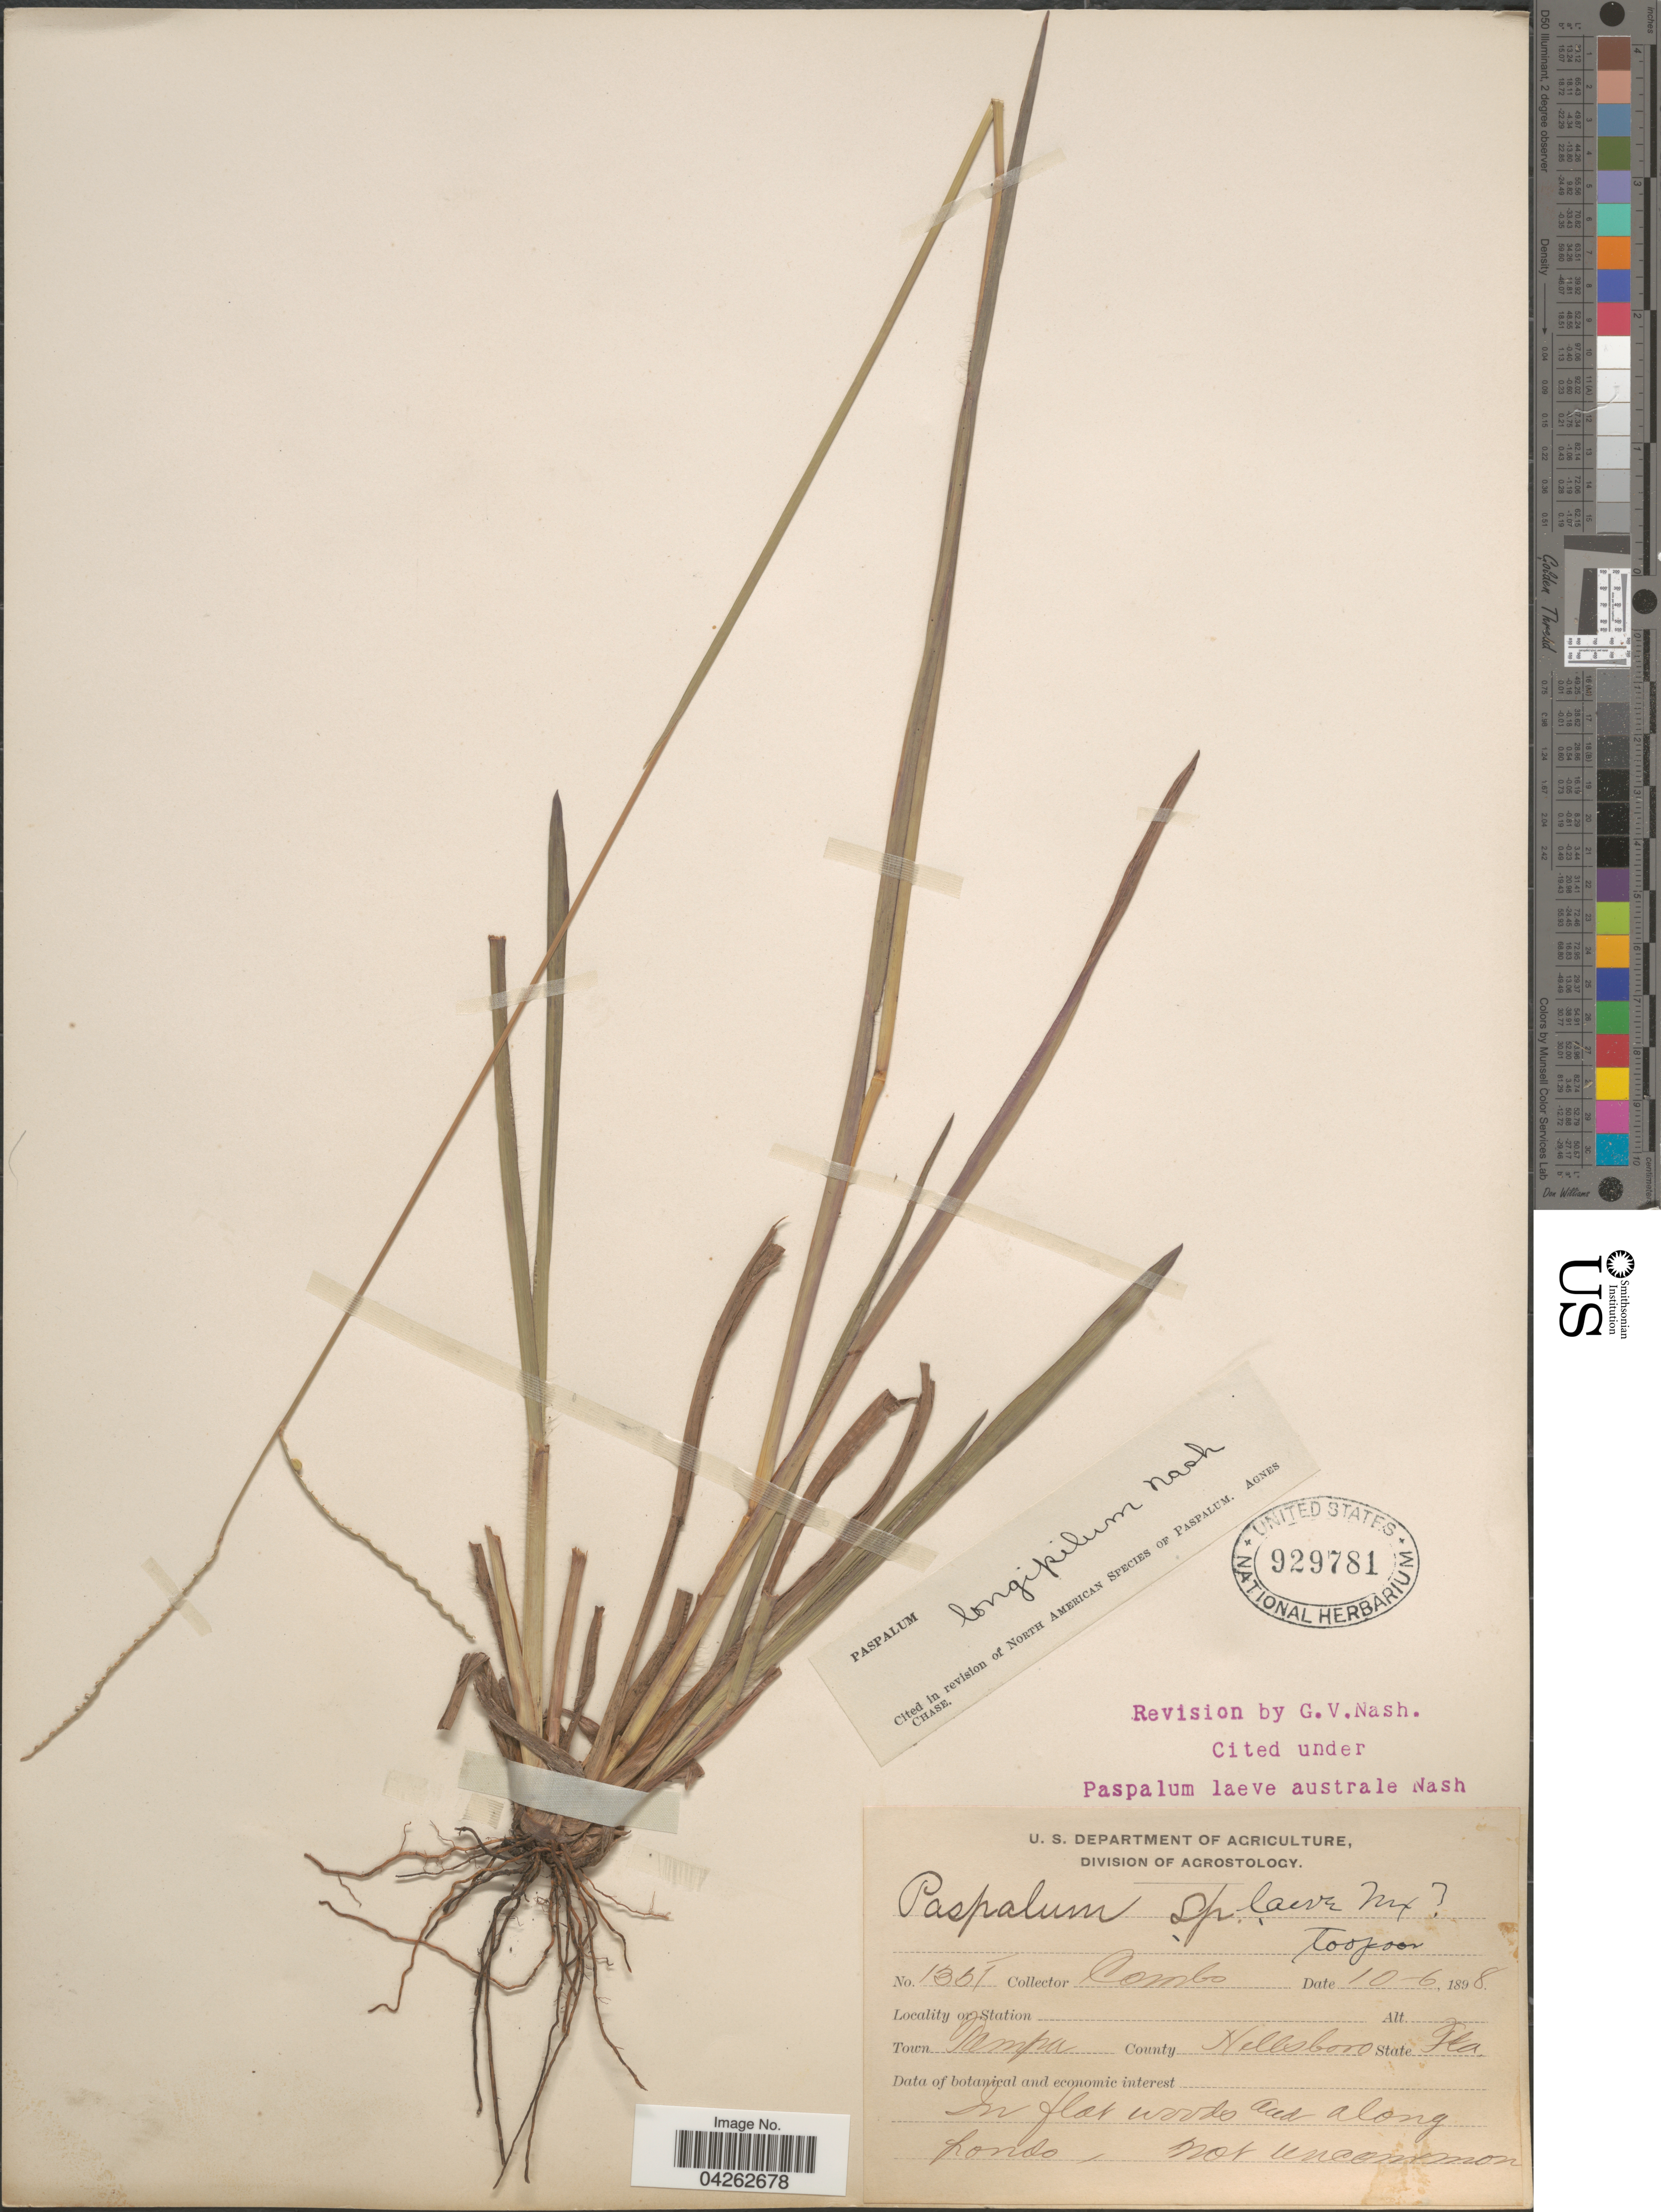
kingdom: Plantae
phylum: Tracheophyta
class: Liliopsida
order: Poales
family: Poaceae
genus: Paspalum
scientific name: Paspalum longipilum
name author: Nash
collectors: -. Combs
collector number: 1351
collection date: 1898-10-06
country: United States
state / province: Florida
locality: Town Tampa. County Hillsboro. In flat woods and along fondo.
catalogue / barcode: US 929781